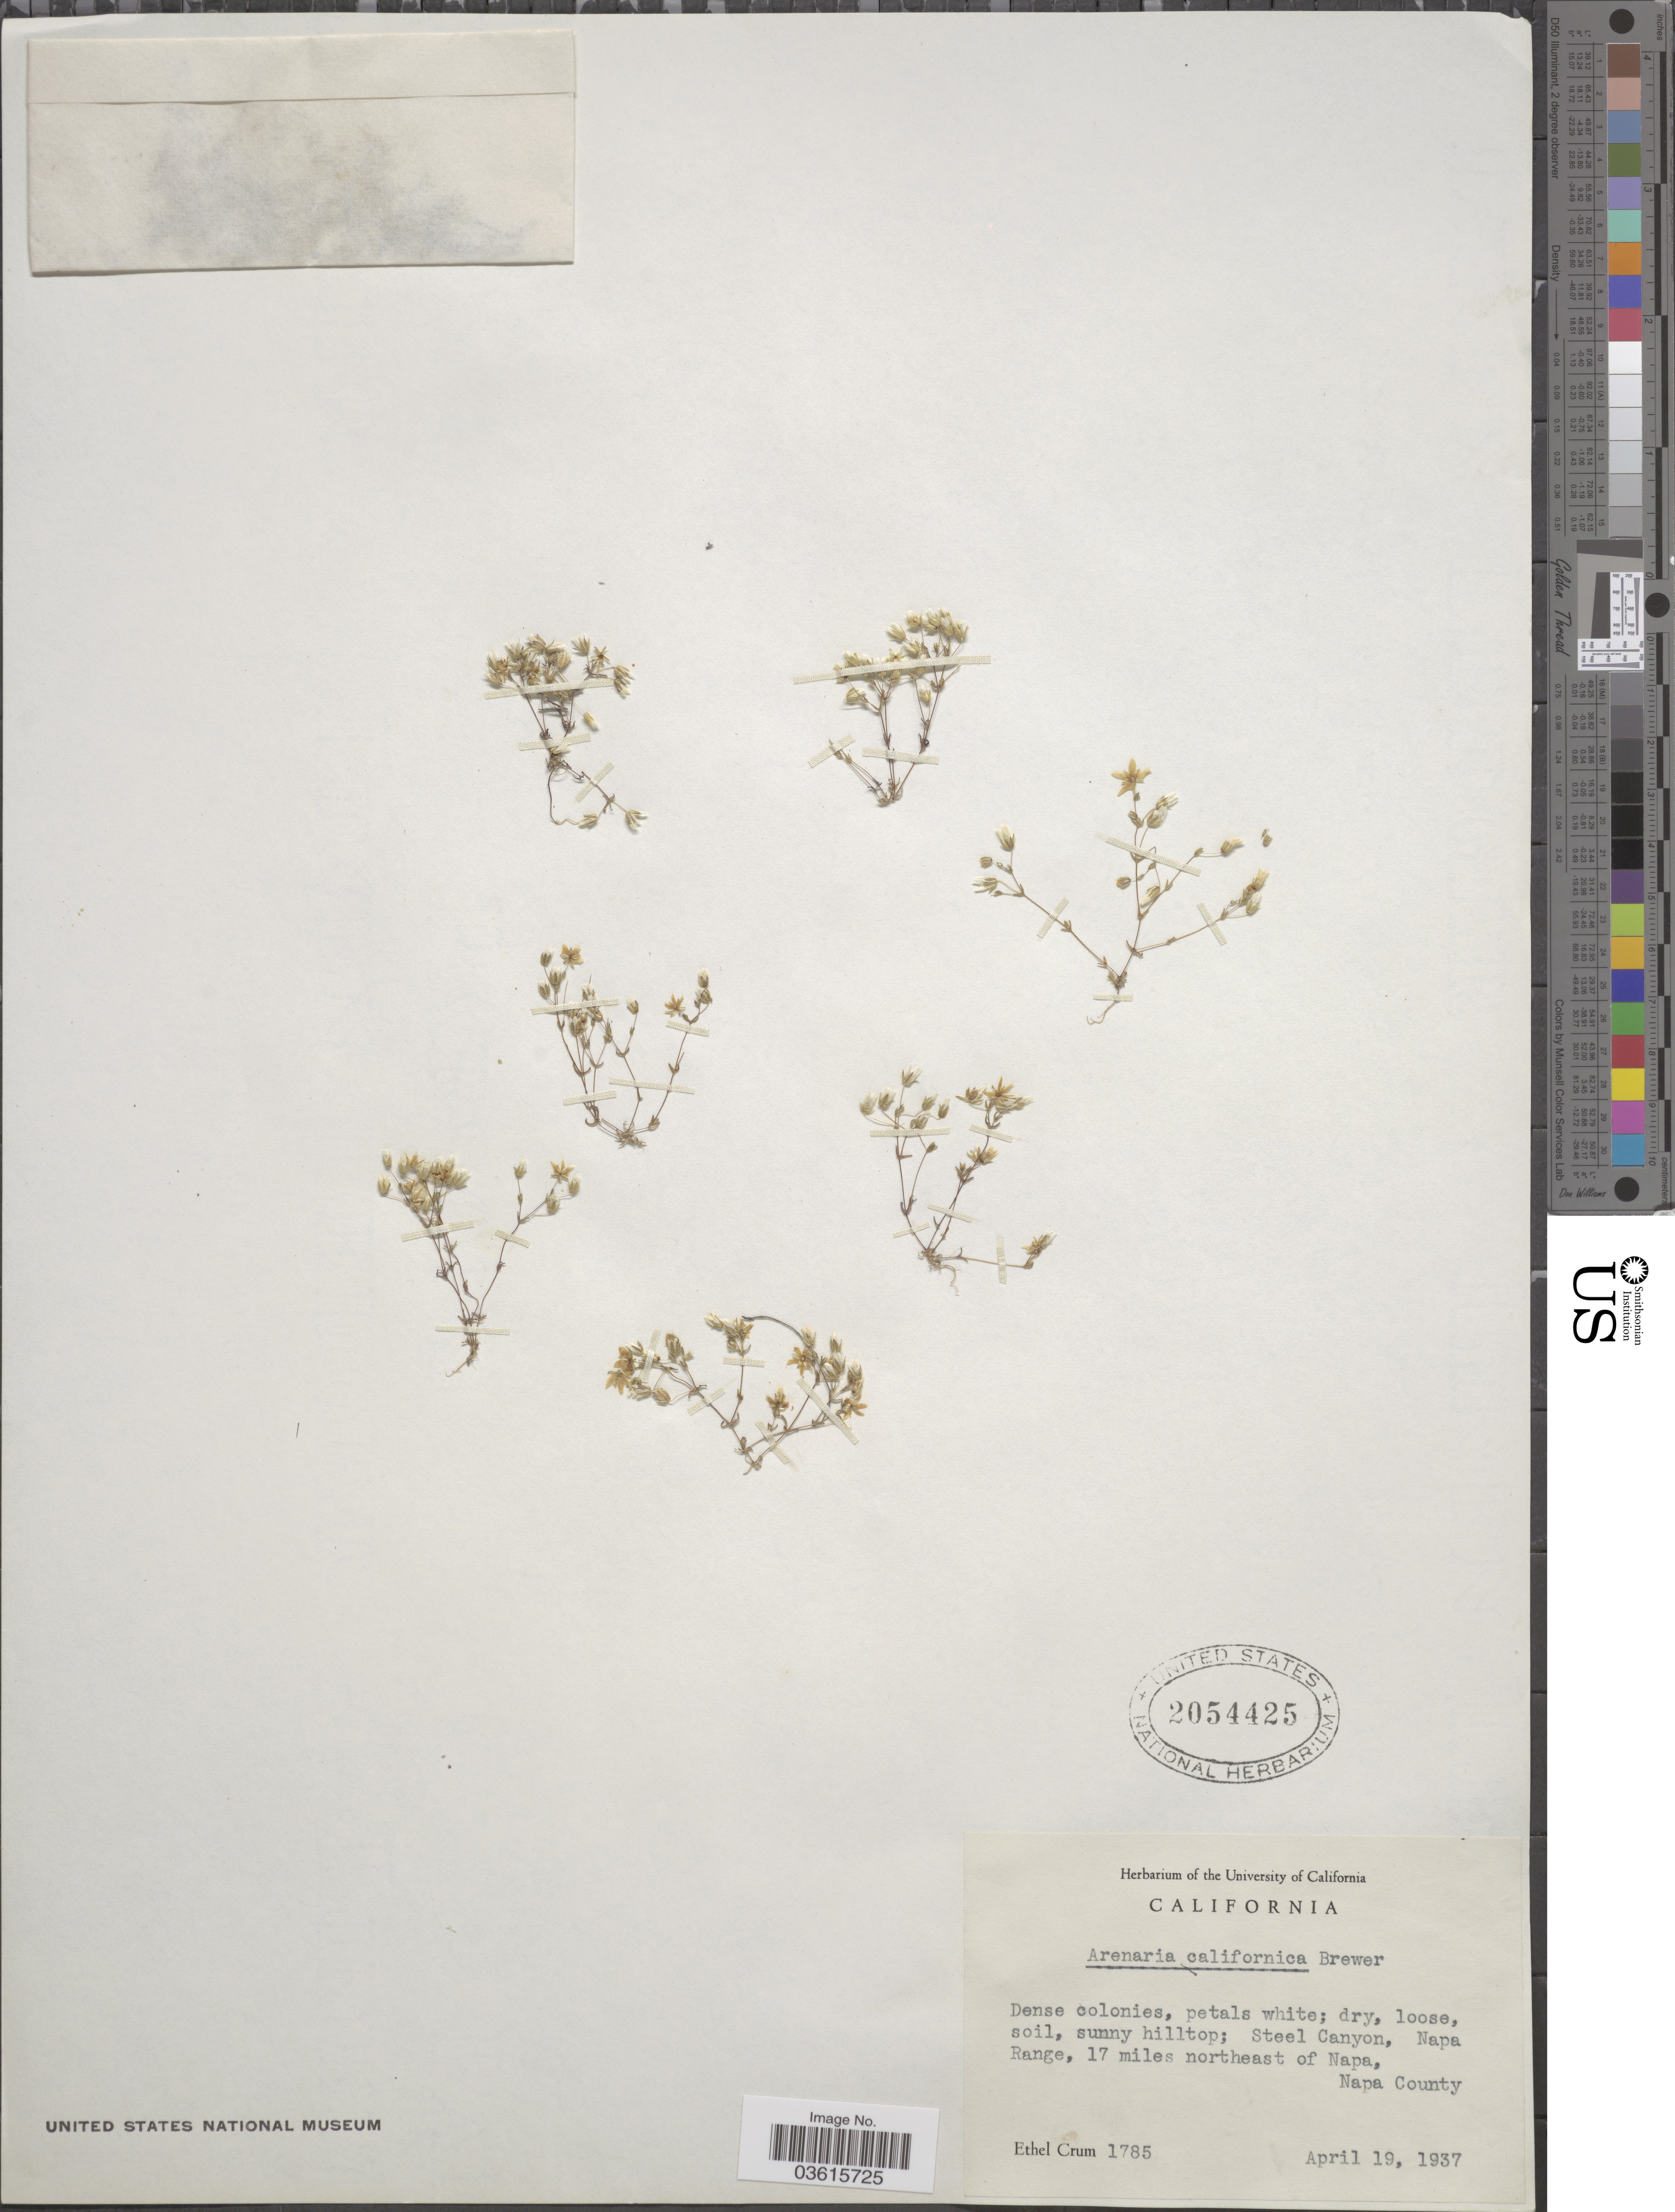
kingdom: Plantae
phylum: Tracheophyta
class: Magnoliopsida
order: Caryophyllales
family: Caryophyllaceae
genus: Minuartia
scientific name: Minuartia californica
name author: (A. Gray) Mattf.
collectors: E. K. Crum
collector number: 1785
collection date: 1937-04-19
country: United States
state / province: California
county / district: Napa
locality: Steel Canyon, Napa Range, 17 miles northeast of Napa, Napa County.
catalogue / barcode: US 2054425